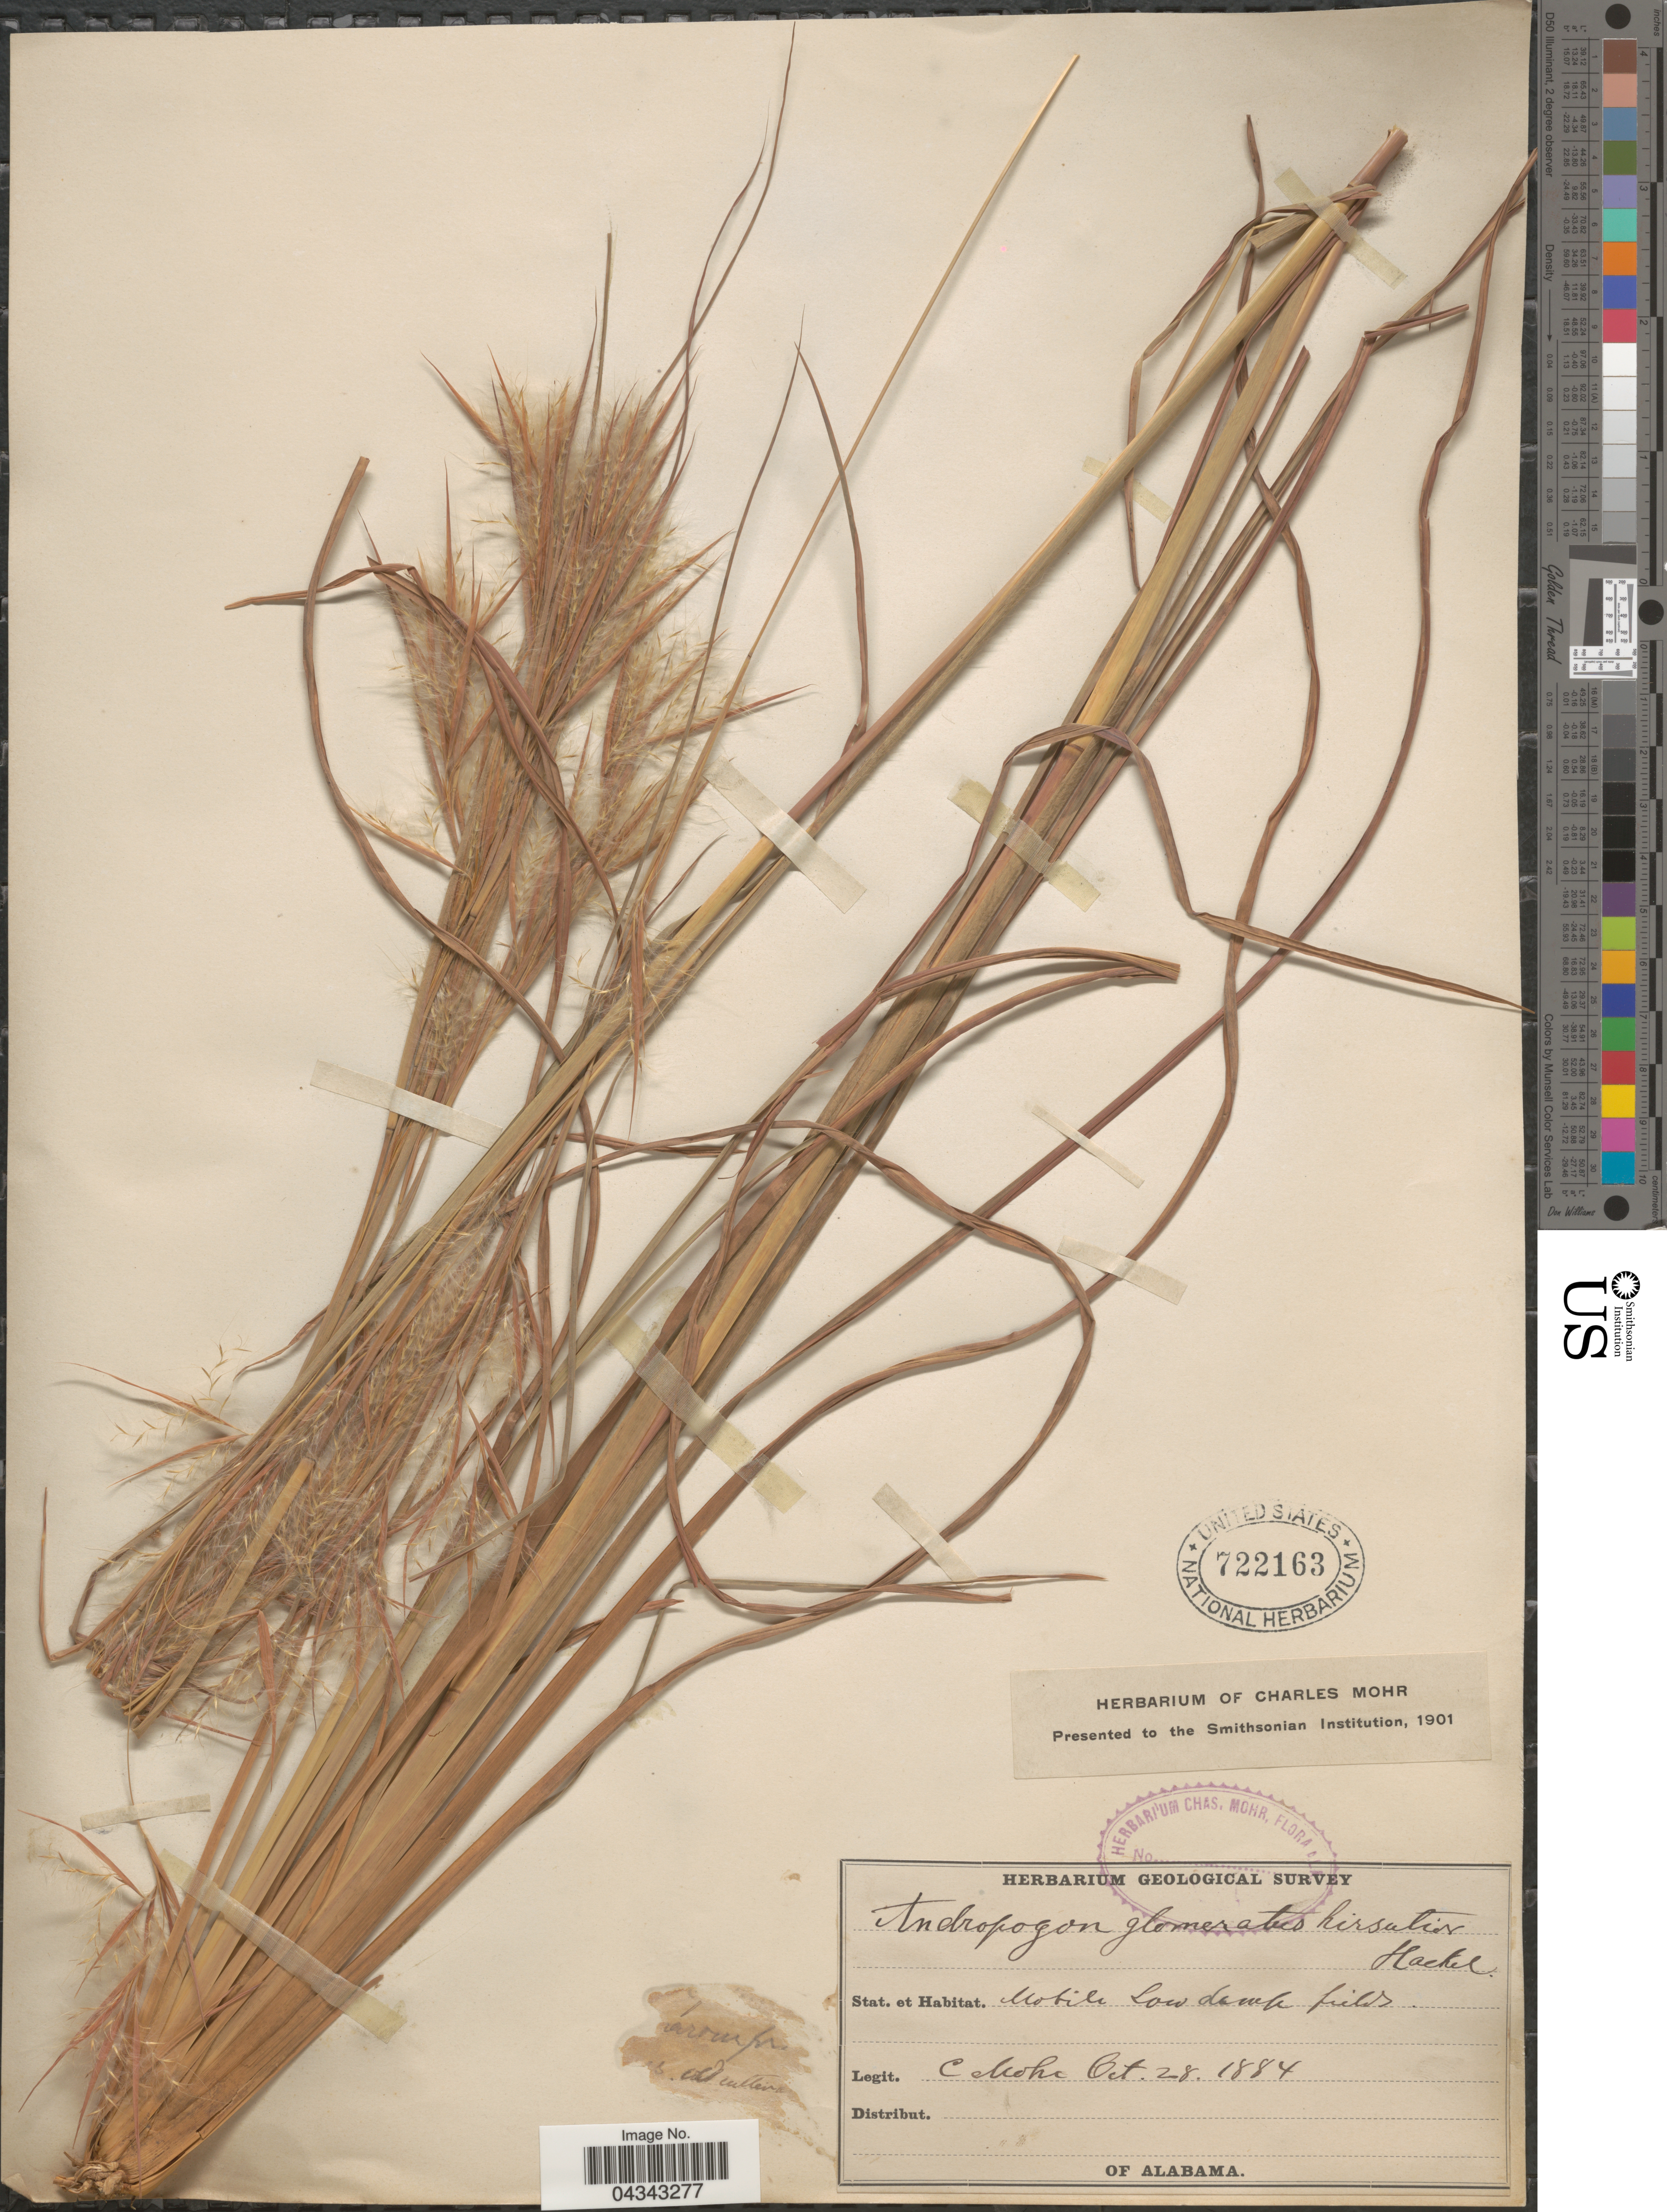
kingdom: Plantae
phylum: Tracheophyta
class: Liliopsida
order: Poales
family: Poaceae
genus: Andropogon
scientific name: Andropogon glomeratus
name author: (Walter) Britton, Stearns & Poggenb.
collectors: C. T. Mohr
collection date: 1884-10-28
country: United States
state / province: Alabama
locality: Geological Survey. Mobile. Low damp fields.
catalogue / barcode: US 722163